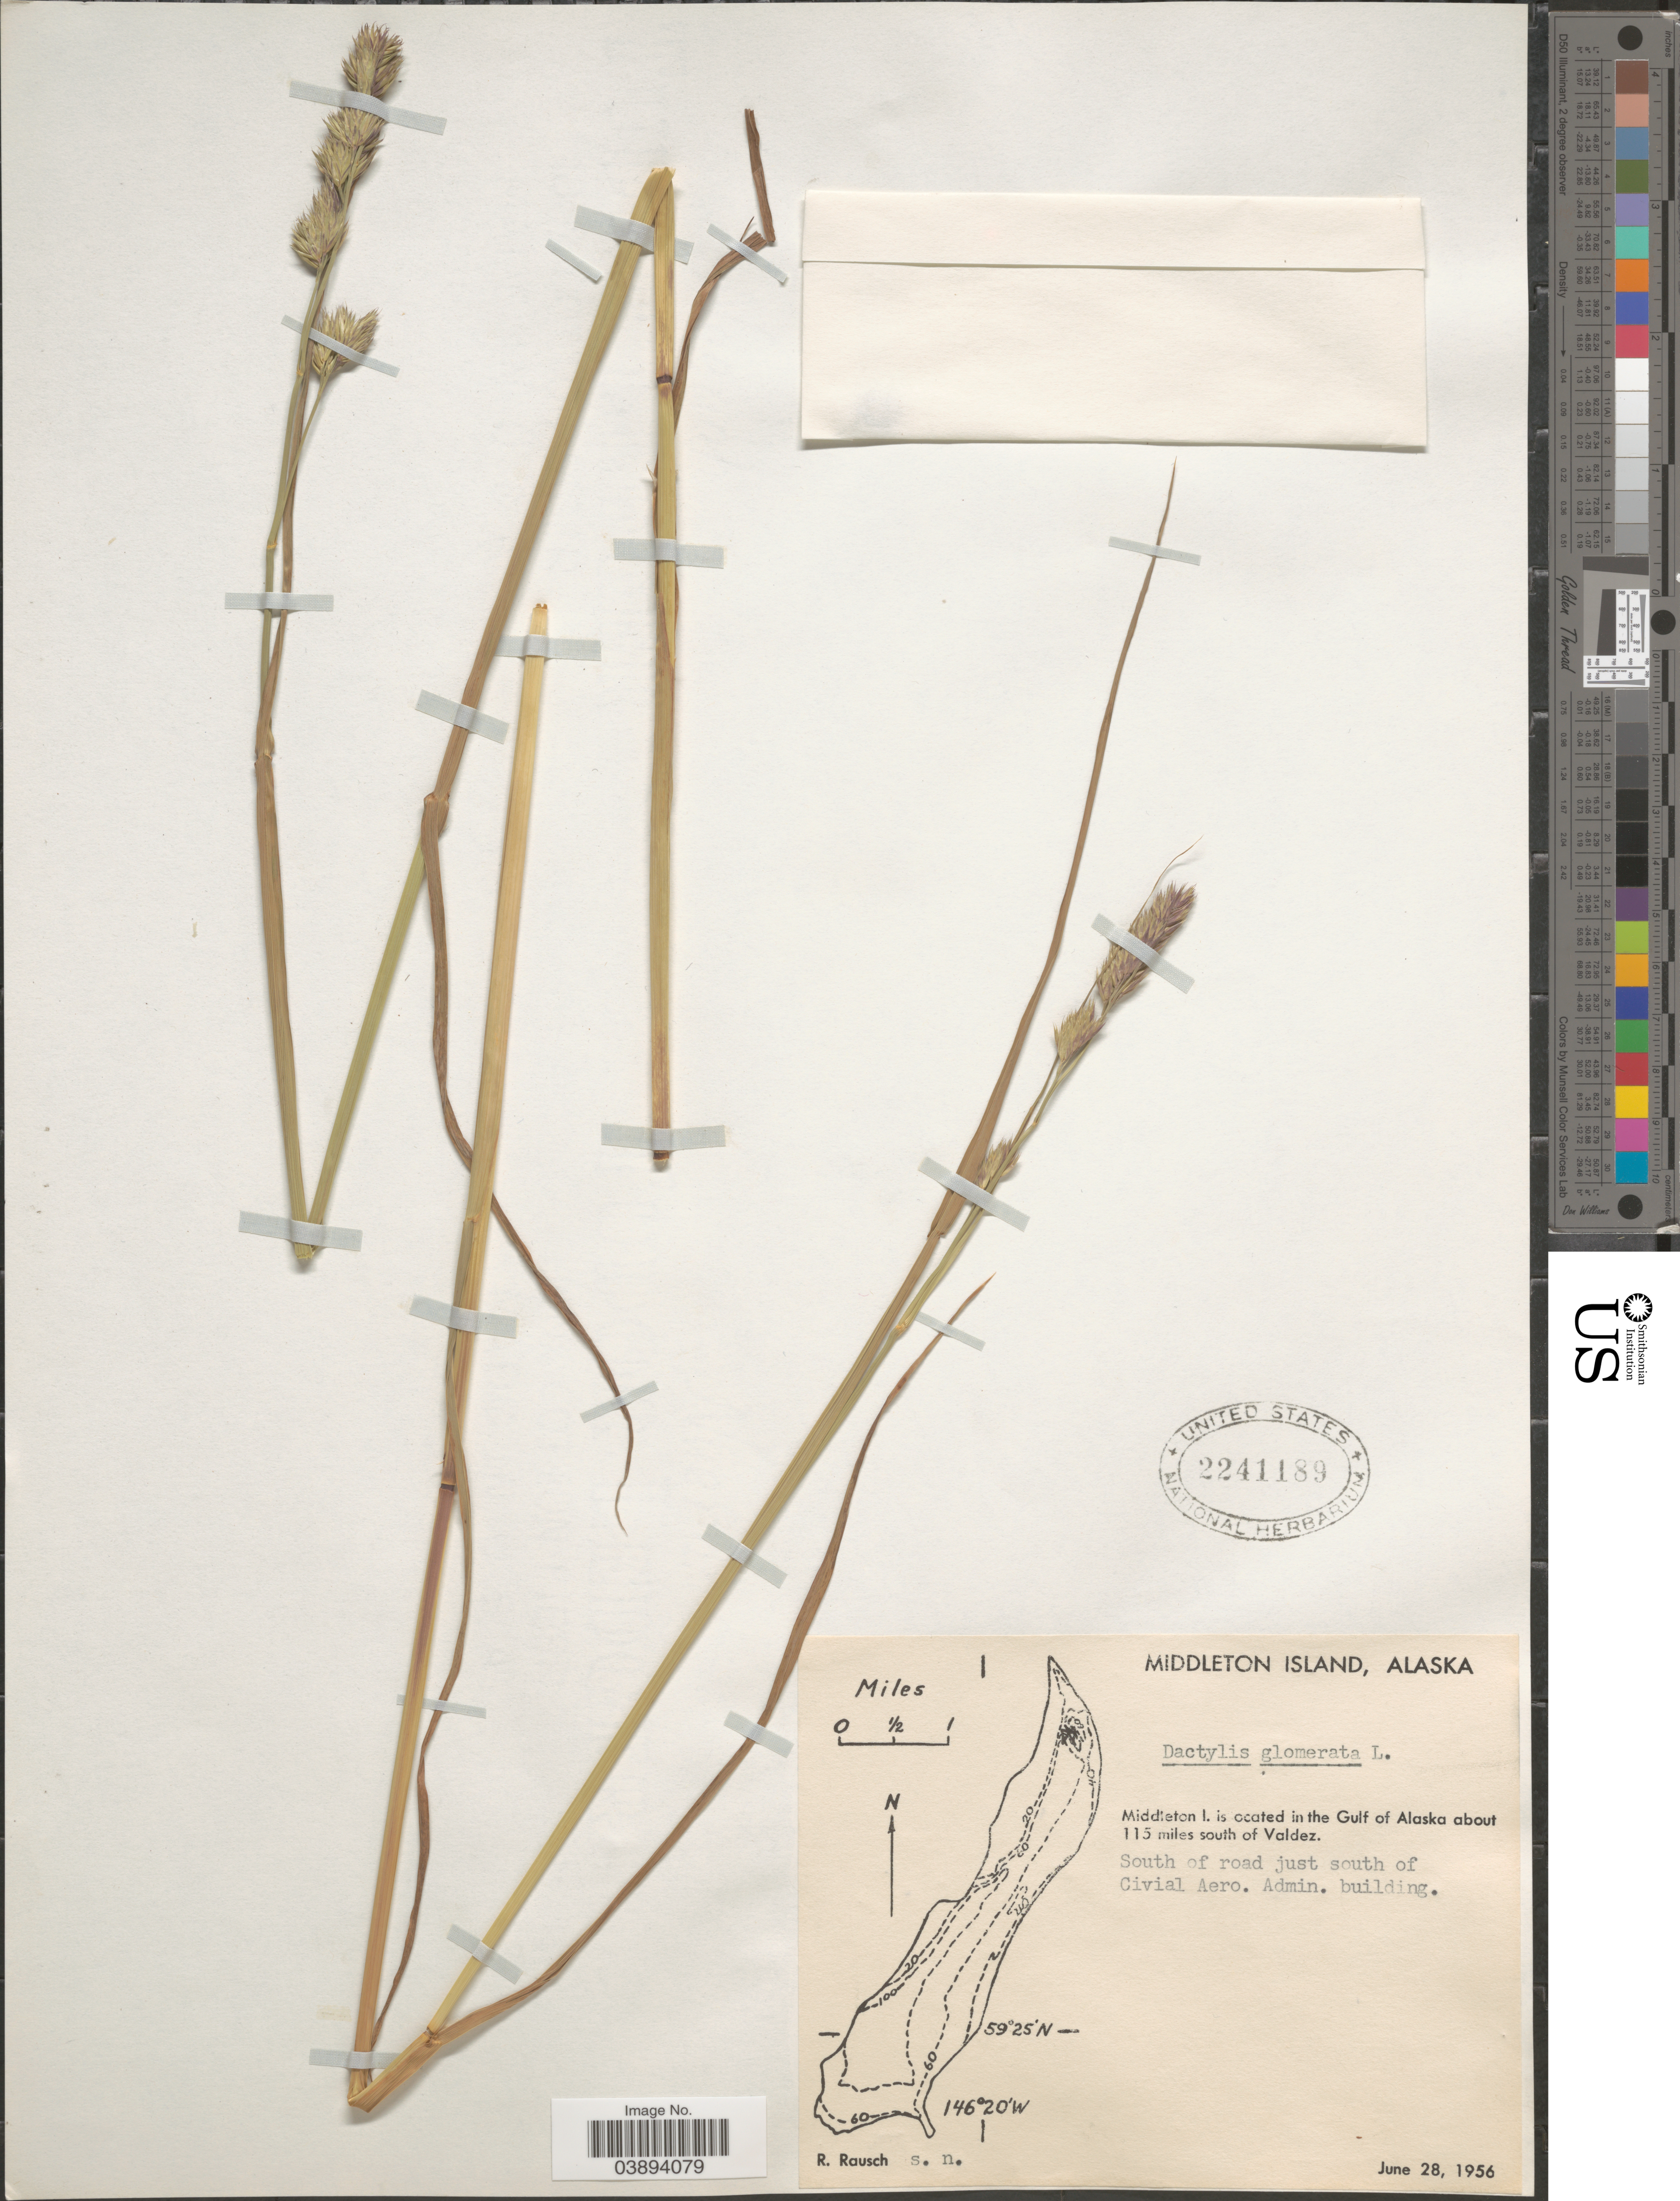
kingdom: Plantae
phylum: Tracheophyta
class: Liliopsida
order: Poales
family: Poaceae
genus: Dactylis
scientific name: Dactylis glomerata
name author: L.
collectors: R. Rausch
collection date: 1956-06-28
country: United States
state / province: Alaska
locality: Middleton Island. Middleton I. is ocated in the Gulf of Alaska about 115 miles south of Valdez. South of road just south of Civial Aero. Admin. building.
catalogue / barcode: US 2241189